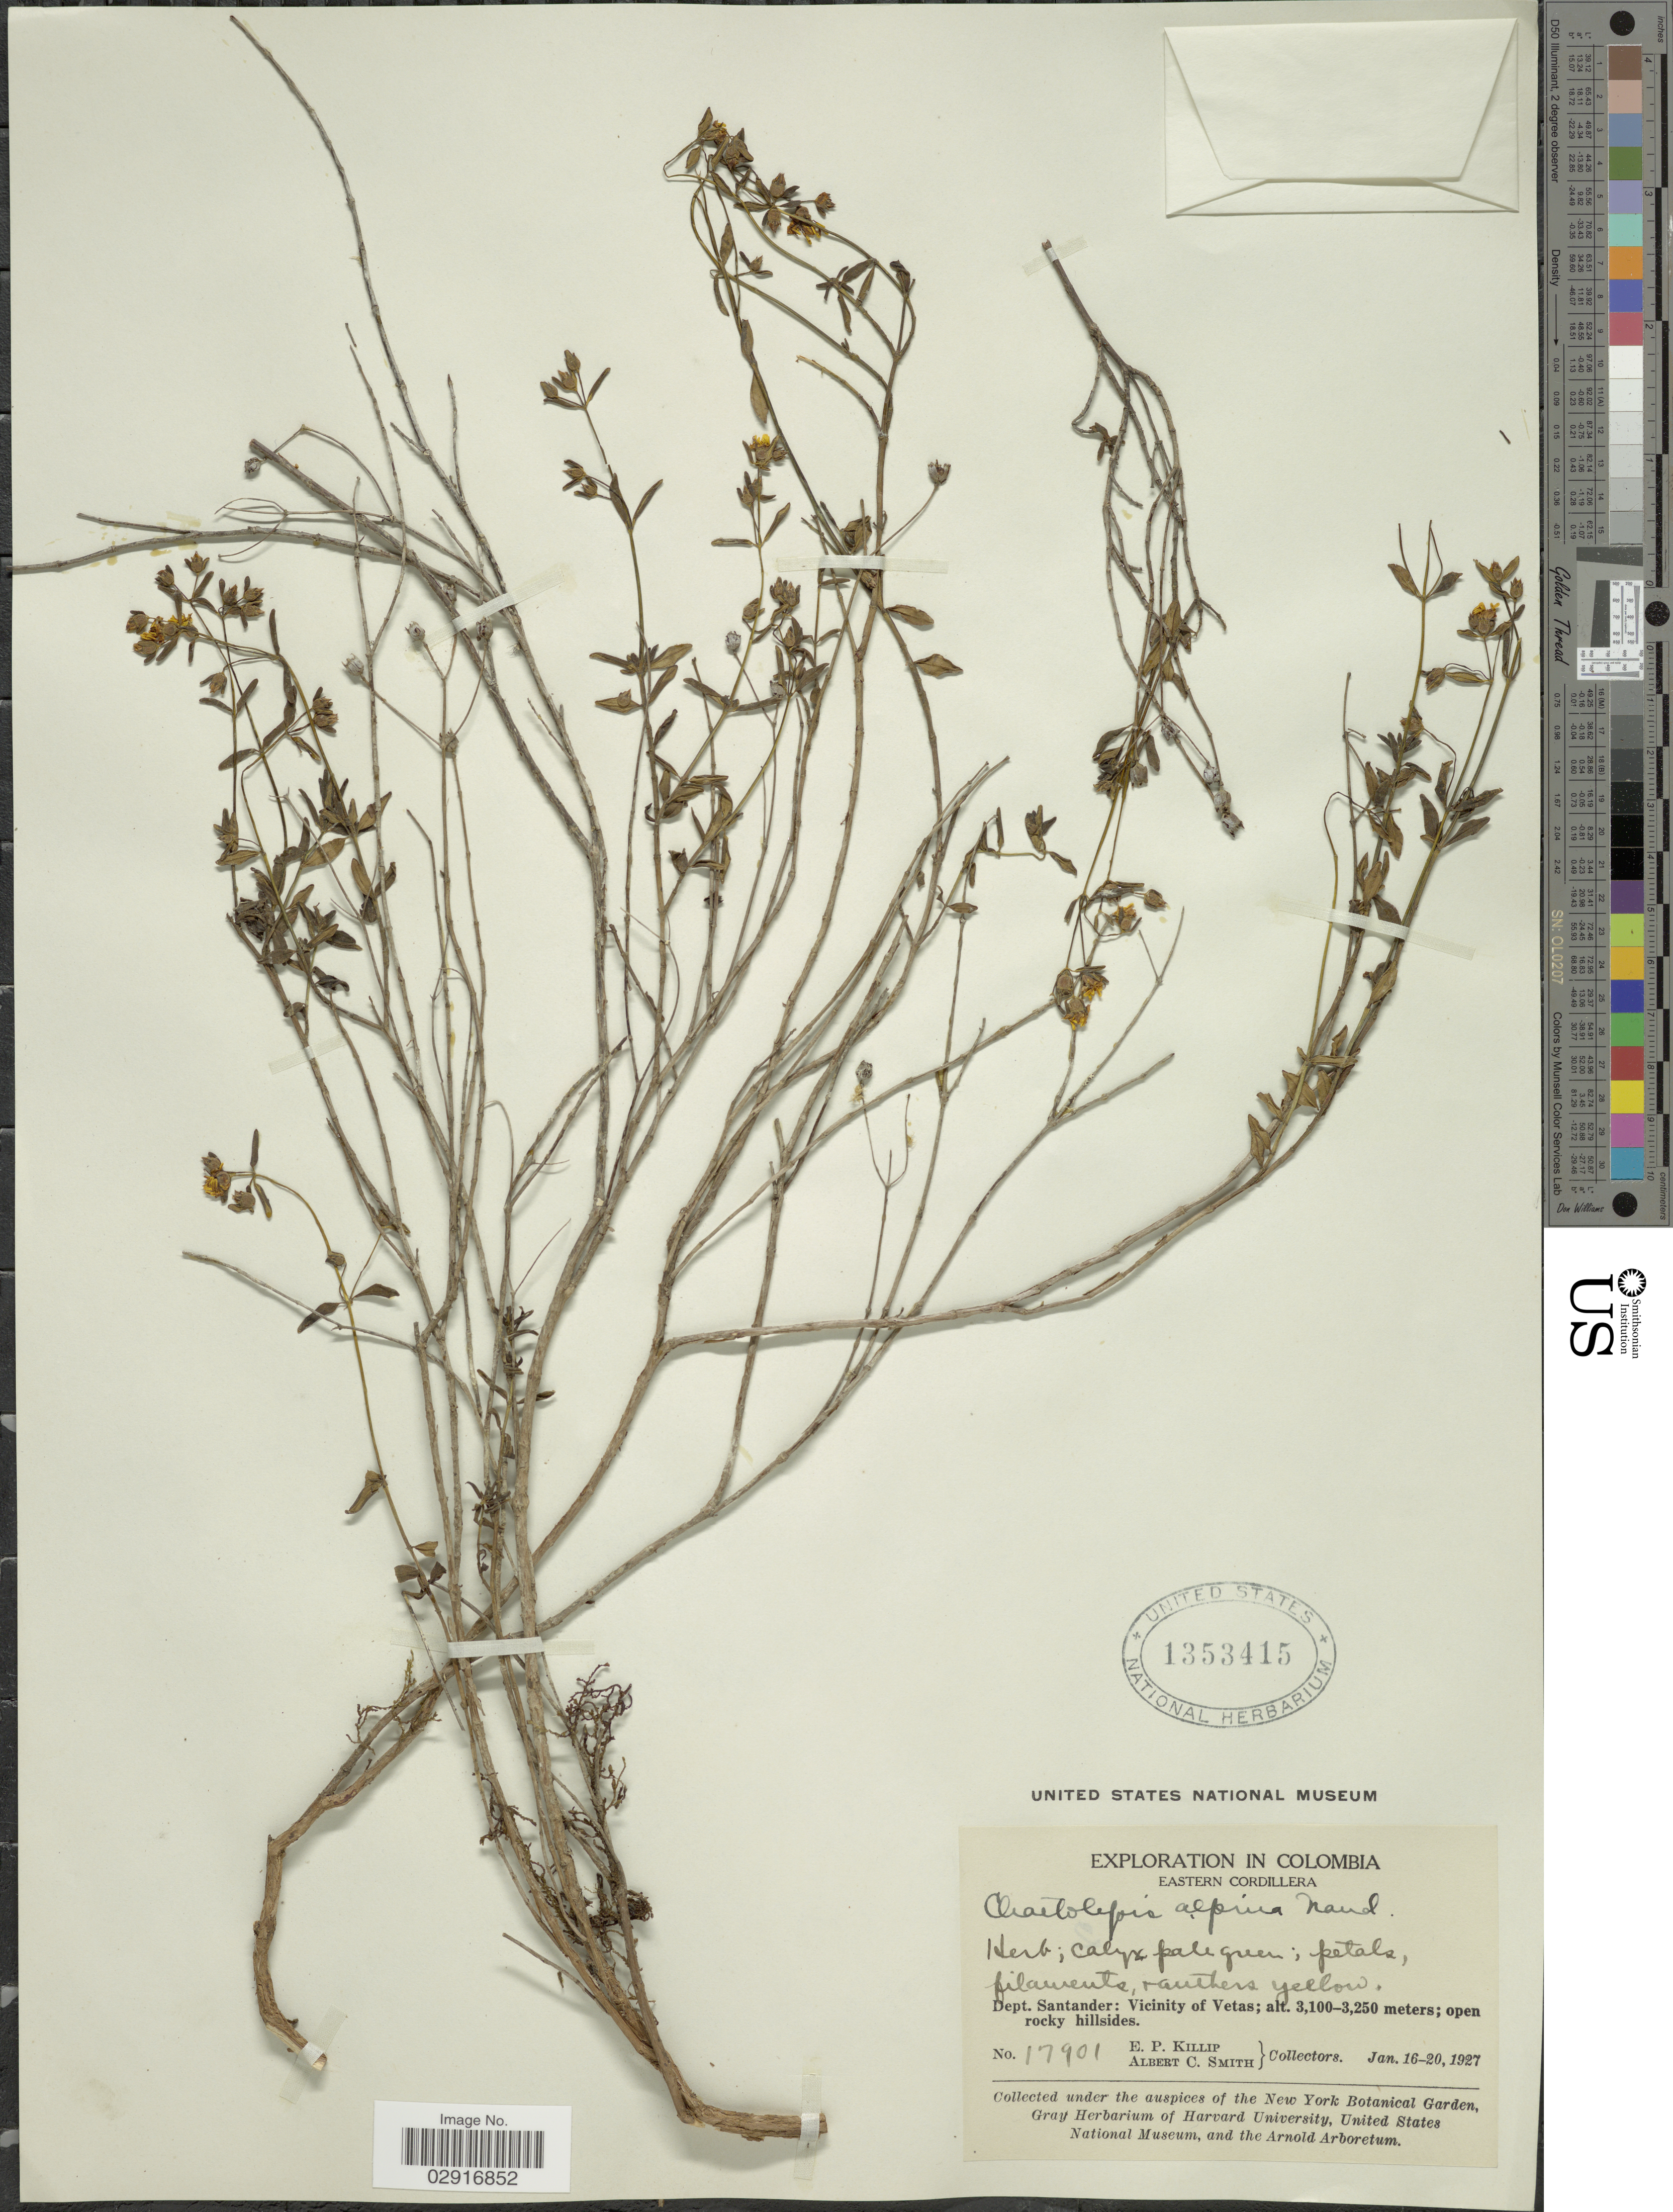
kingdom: Plantae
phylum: Tracheophyta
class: Magnoliopsida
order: Myrtales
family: Melastomataceae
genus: Chaetolepis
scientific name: Chaetolepis alpina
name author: Naudin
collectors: E. P. Killip & A. C. Smith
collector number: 17901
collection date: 1927-01-16/1927-01-20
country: Colombia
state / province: Santander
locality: Eastern Cordillera. Dept. Santander: Vicinity of Vetas.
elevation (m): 3100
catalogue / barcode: US 1353415